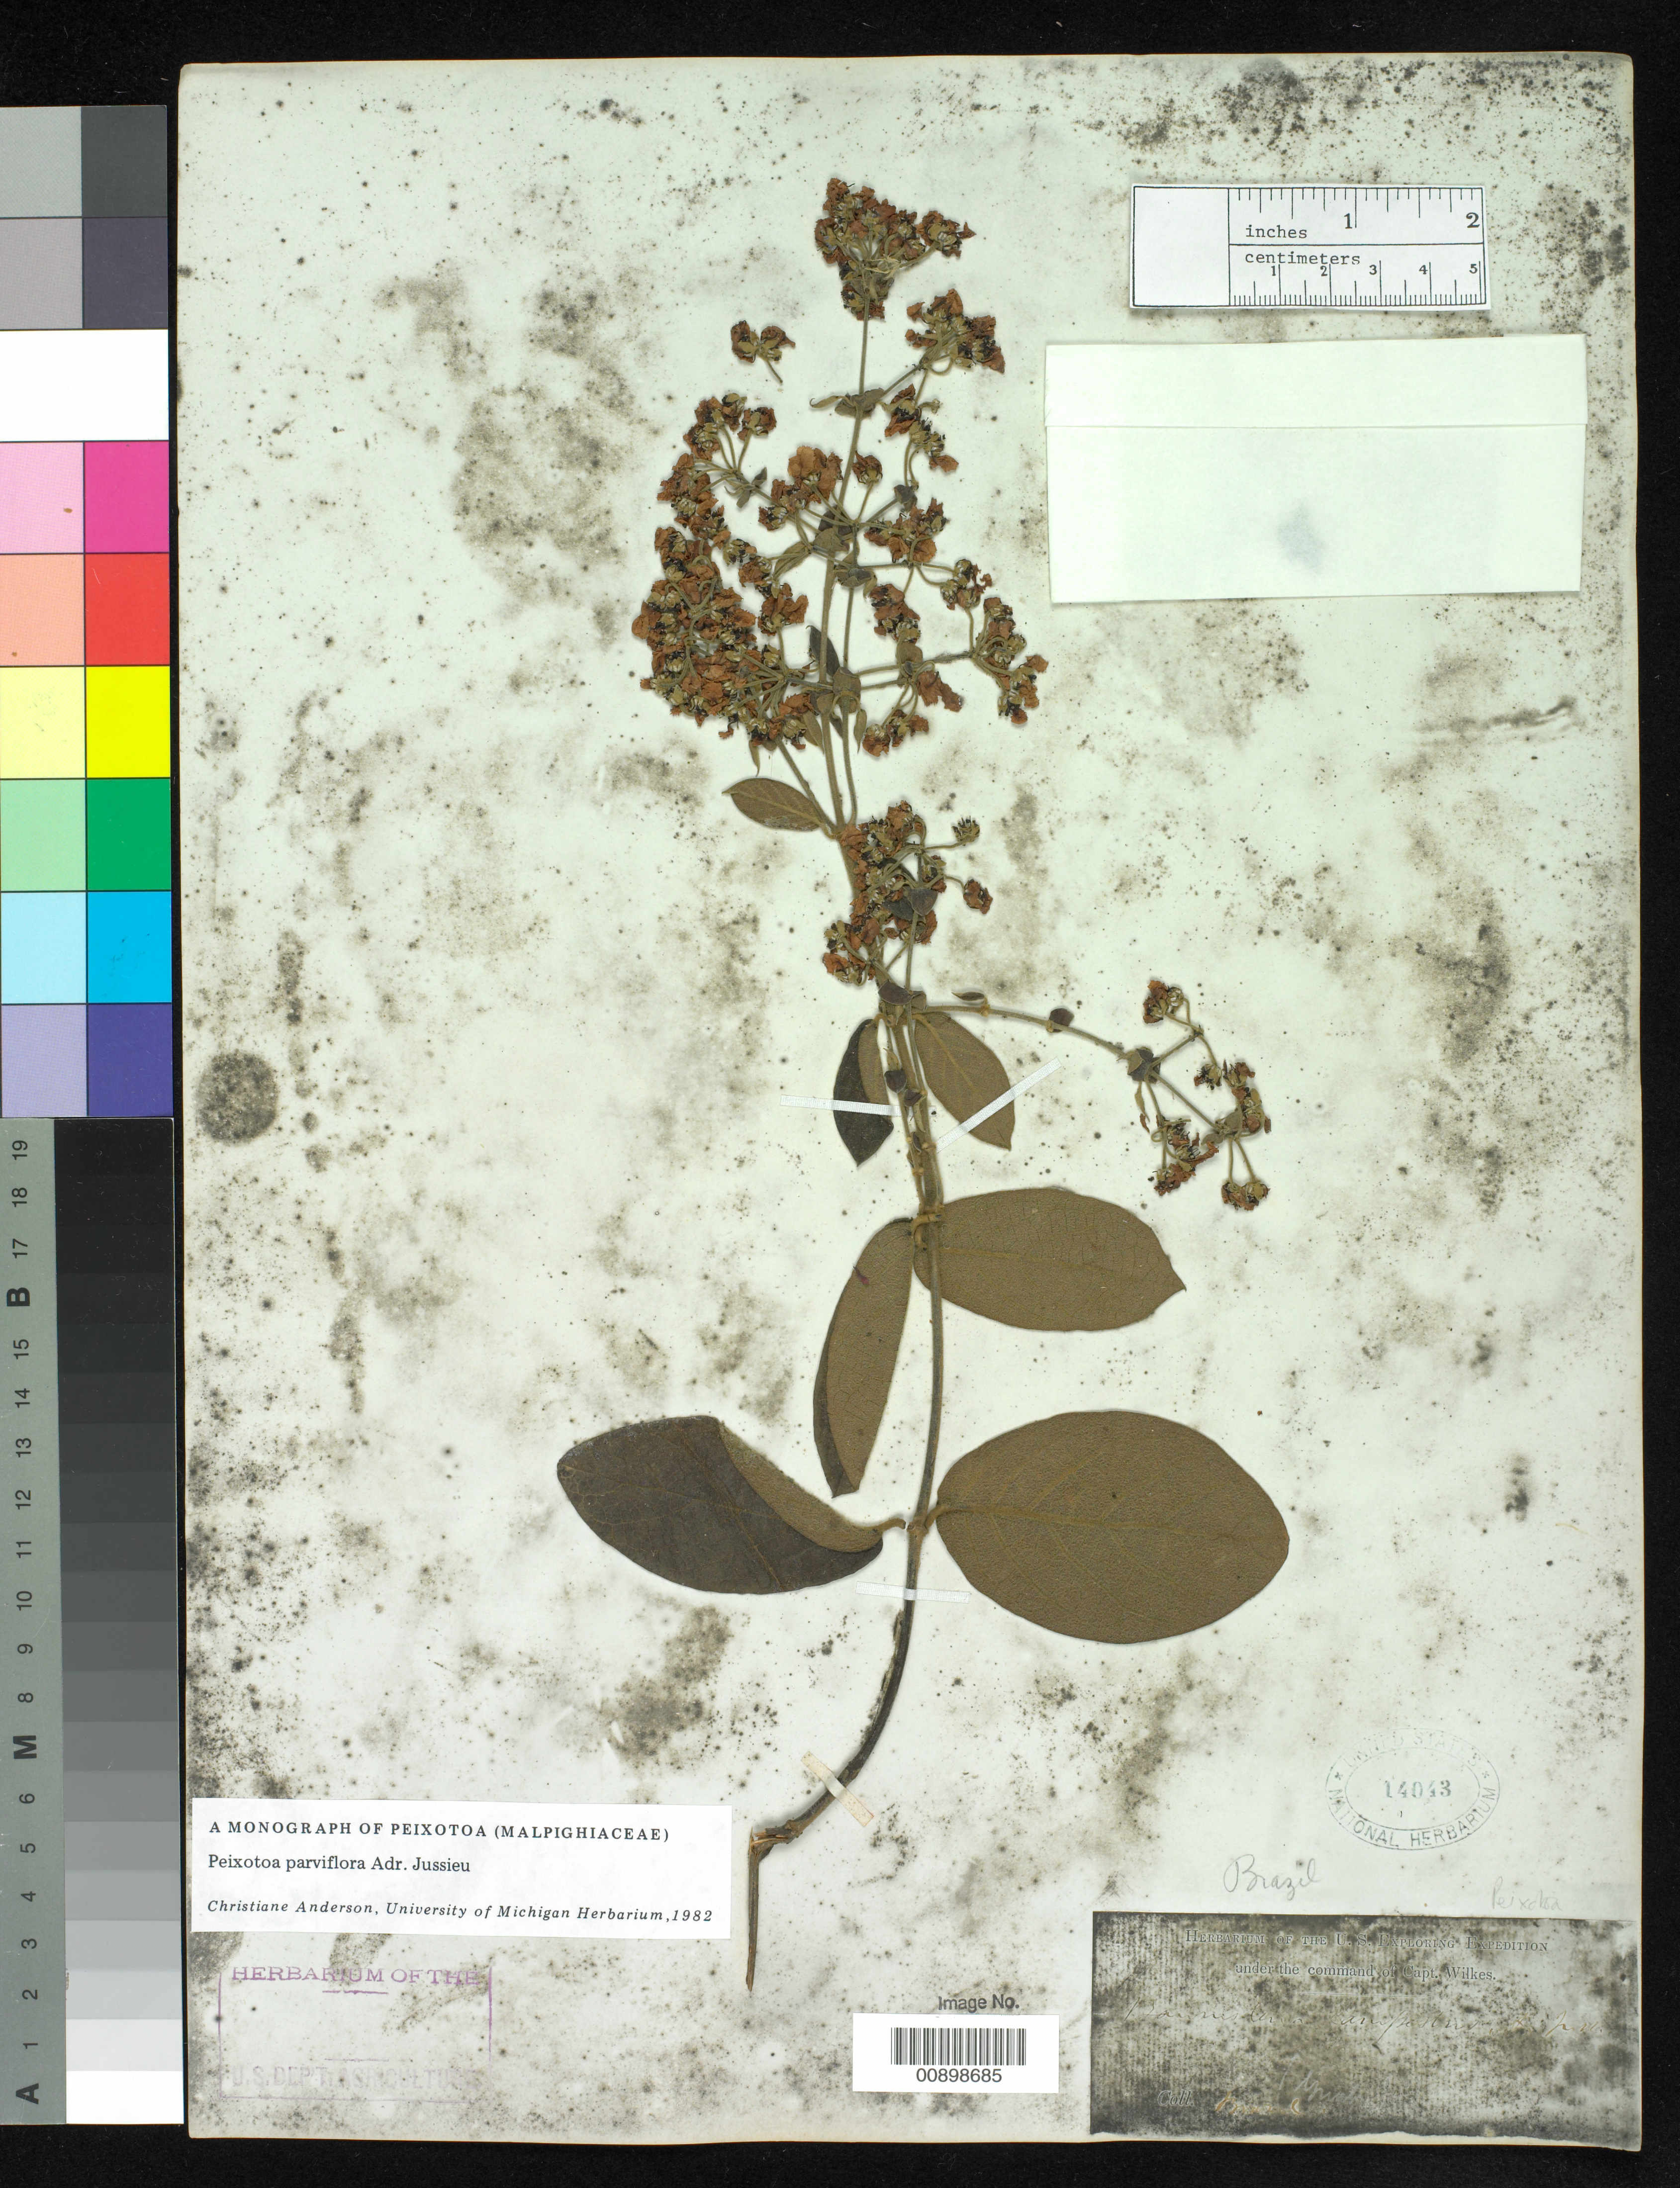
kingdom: Plantae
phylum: Tracheophyta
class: Magnoliopsida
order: Malpighiales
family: Malpighiaceae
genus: Peixotoa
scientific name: Peixotoa parviflora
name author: A. Juss.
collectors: Wilkes Explor. Exped.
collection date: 1838/1842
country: Brazil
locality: Brazil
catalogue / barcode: US 14043